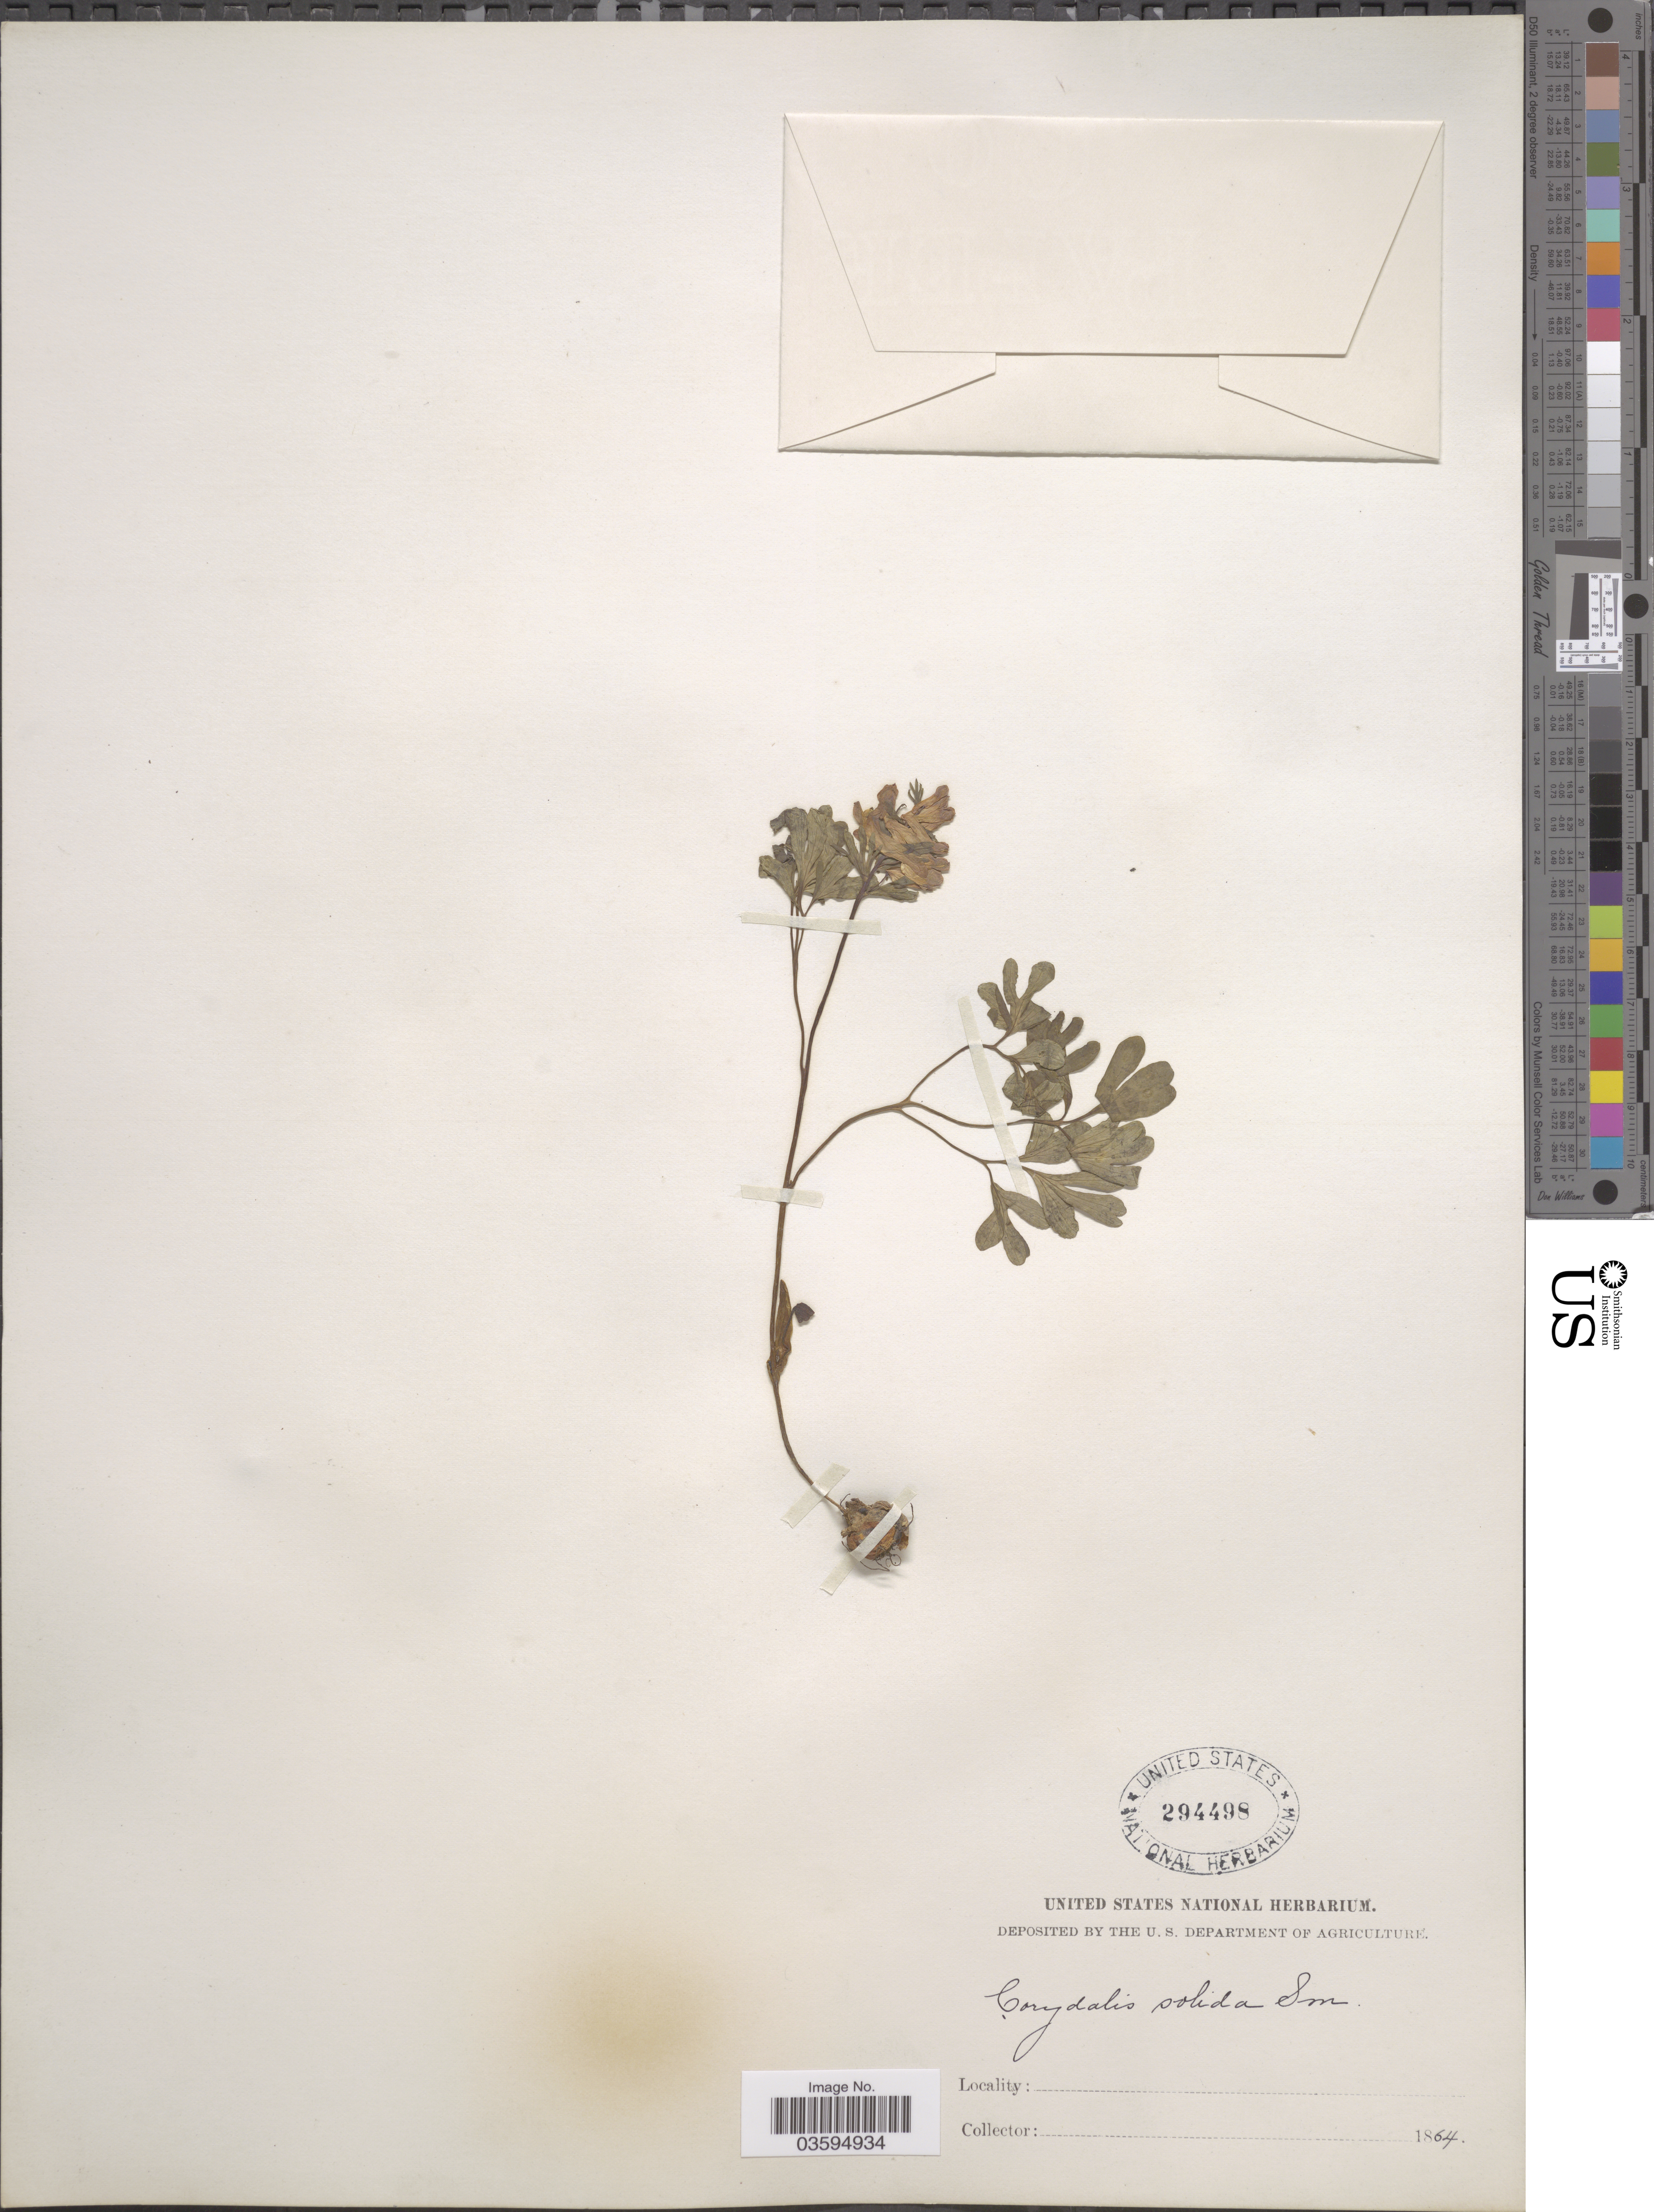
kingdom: Plantae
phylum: Tracheophyta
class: Magnoliopsida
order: Ranunculales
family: Papaveraceae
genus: Corydalis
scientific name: Corydalis solida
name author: (L.) Clairv.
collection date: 1864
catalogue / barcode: US 294498